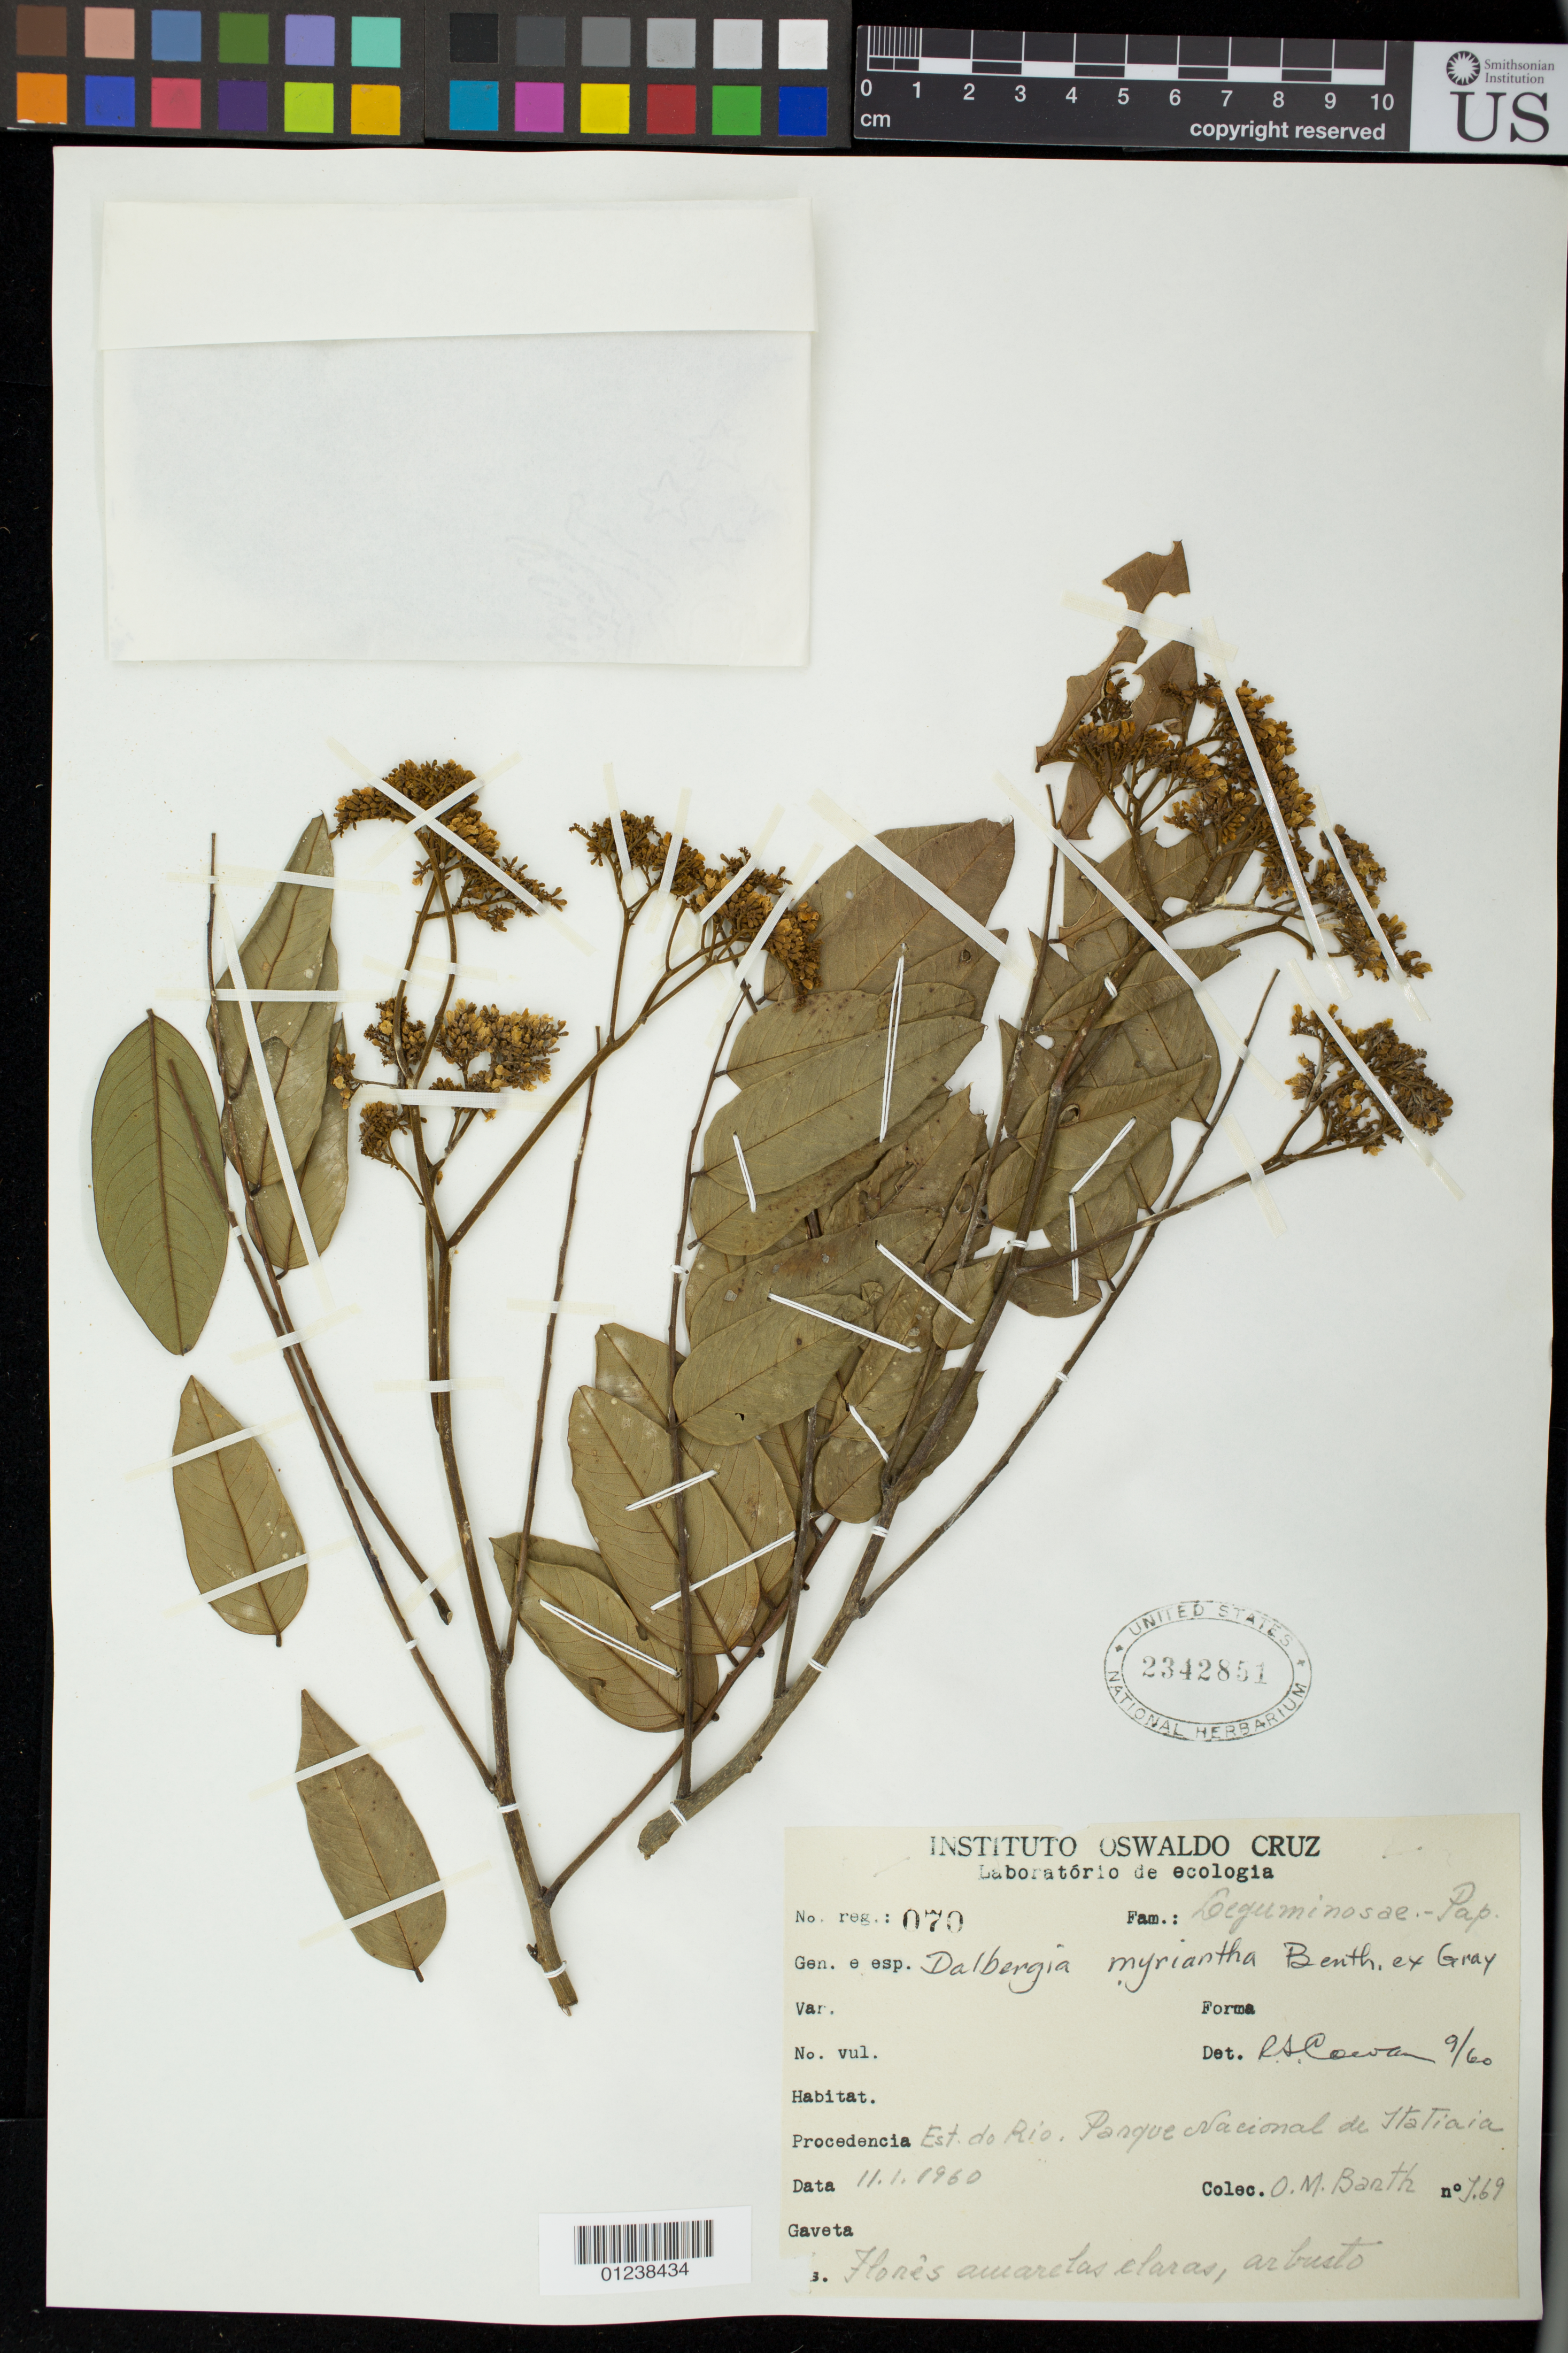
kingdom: Plantae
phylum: Tracheophyta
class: Magnoliopsida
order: Fabales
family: Fabaceae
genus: Dalbergia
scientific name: Dalbergia myriantha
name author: Benth. ex A. Gray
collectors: O. Barth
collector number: I.69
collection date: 1960-11-01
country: Brazil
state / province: Rio de Janeiro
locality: Est. do Rio. Parque nacional de Itatiaia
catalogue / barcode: US 2342851